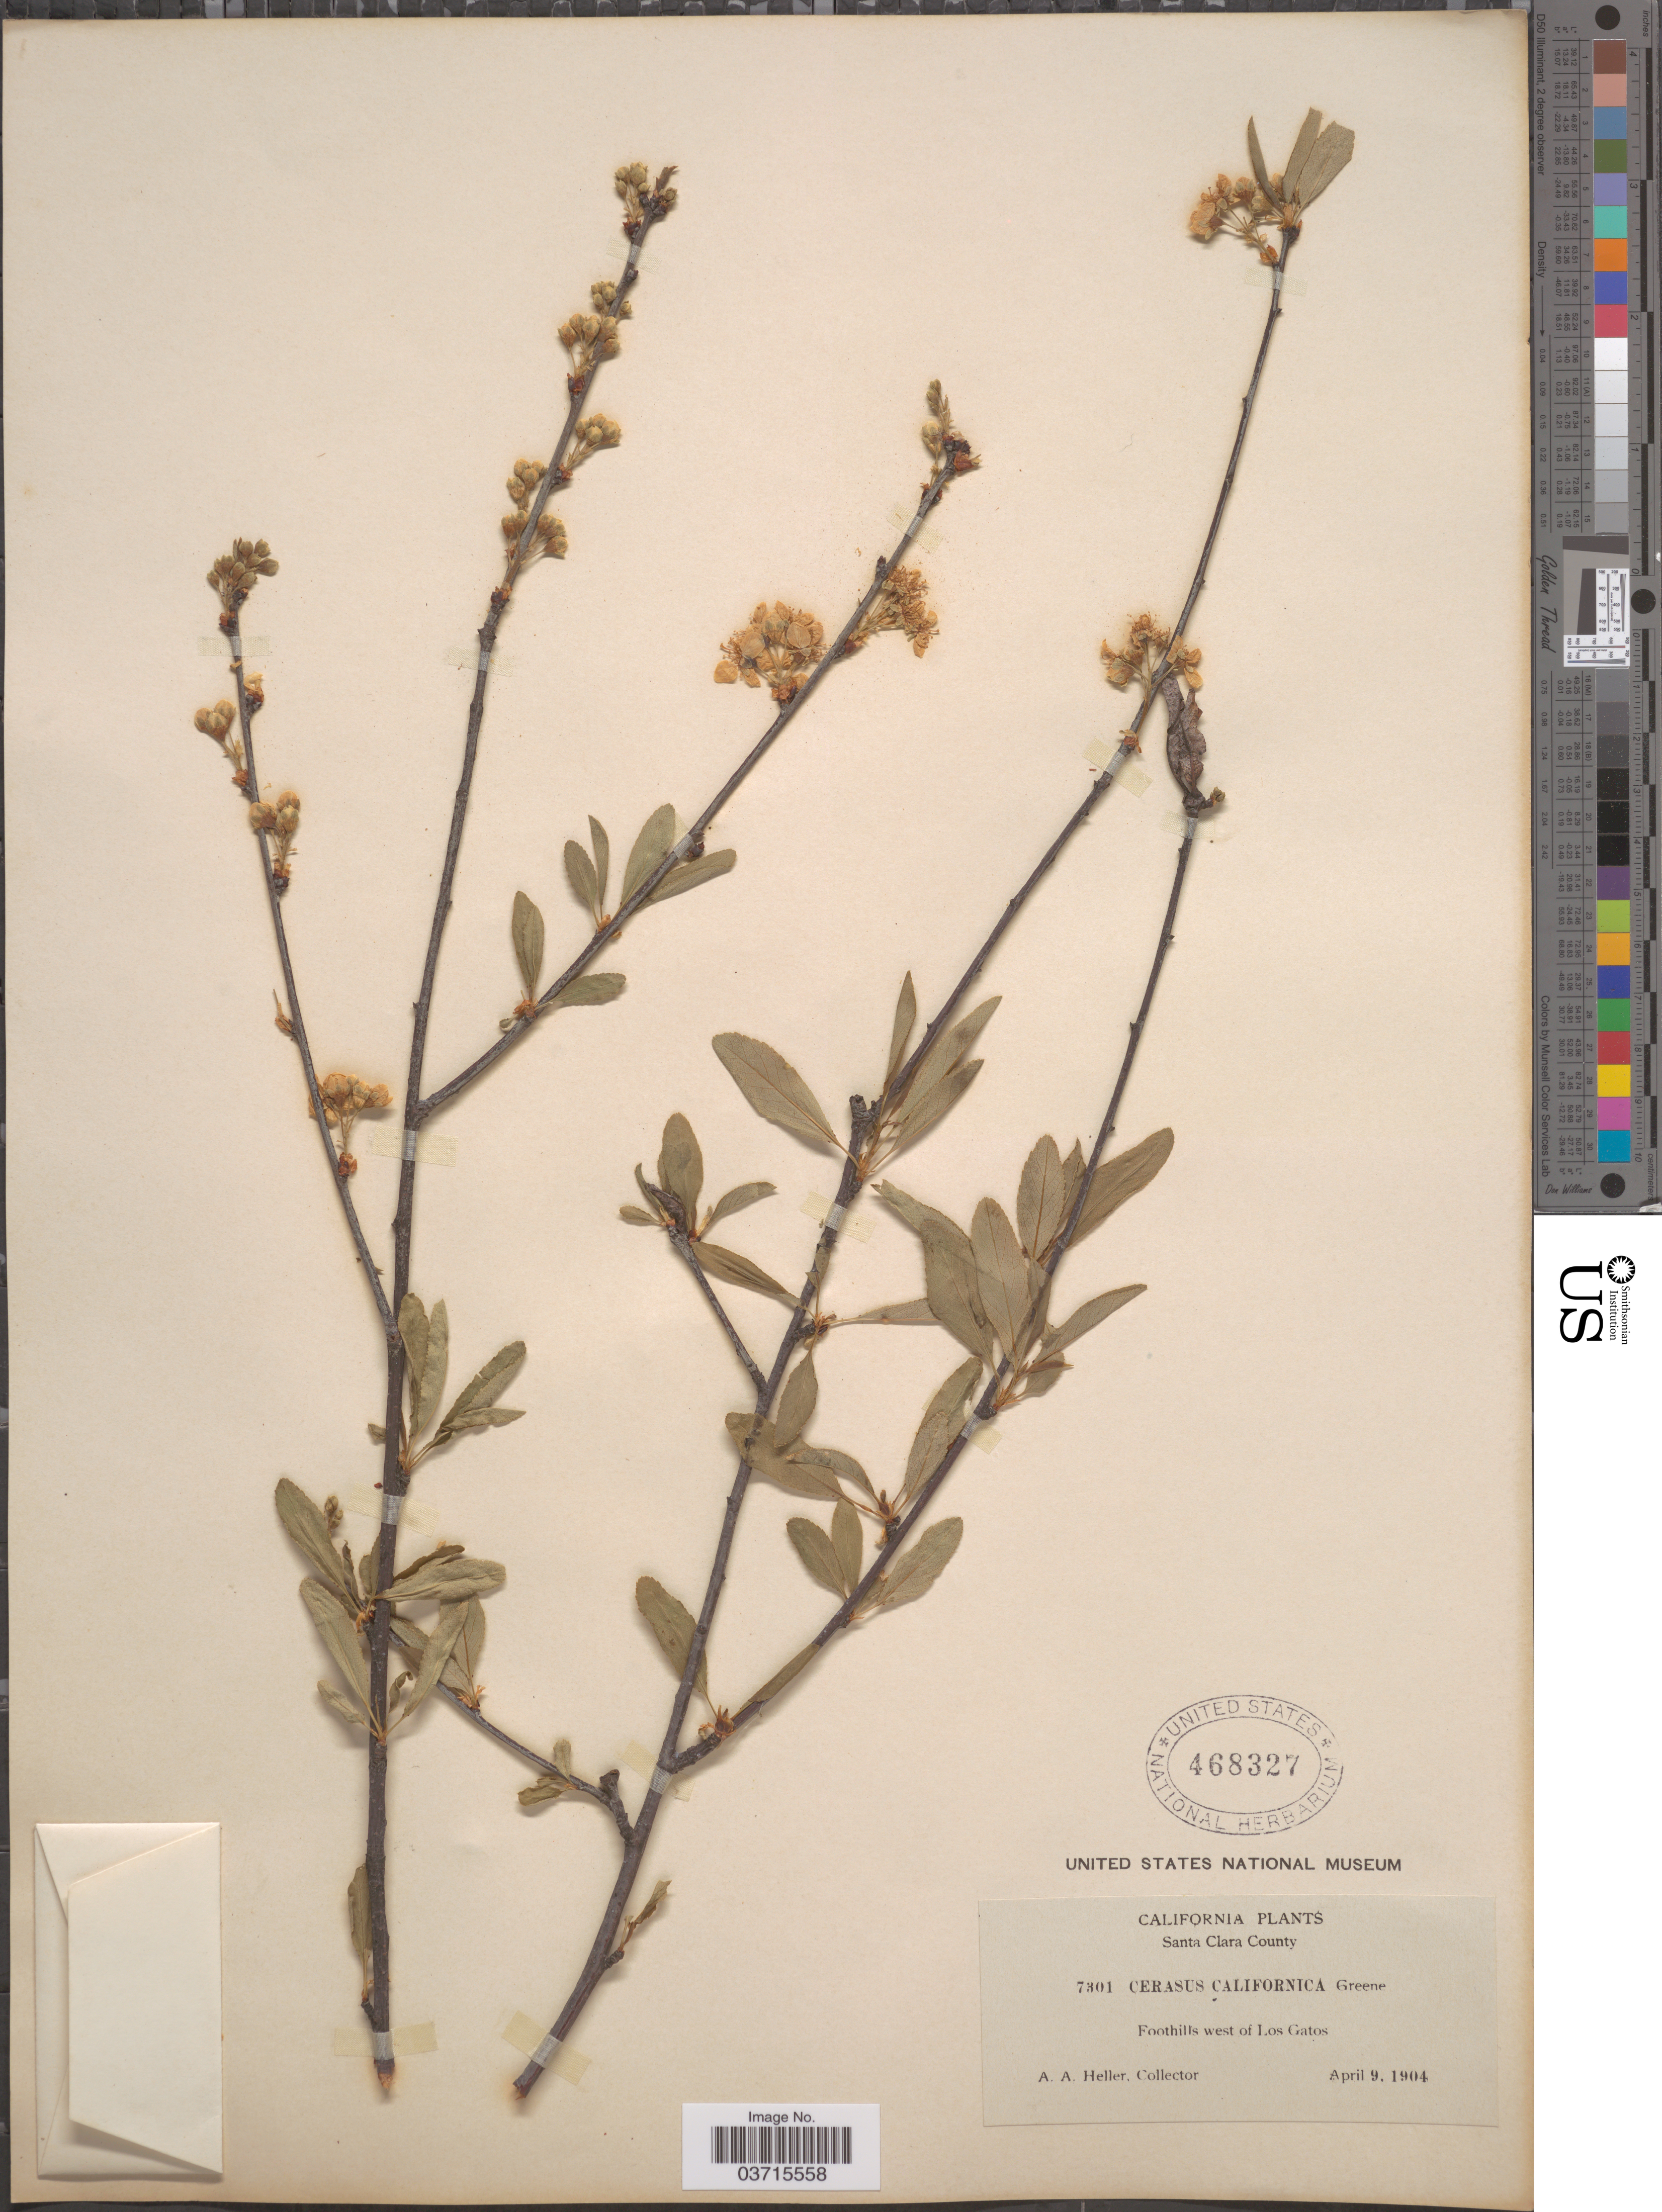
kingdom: Plantae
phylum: Tracheophyta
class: Magnoliopsida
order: Rosales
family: Rosaceae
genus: Prunus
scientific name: Prunus emarginata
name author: (Douglas ex Hook.) Eaton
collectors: A. A. Heller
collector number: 7301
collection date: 1904-04-09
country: United States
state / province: California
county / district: Santa Clara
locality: Santa Clara County. Foothills west of Los Gatos.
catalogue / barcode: US 468327